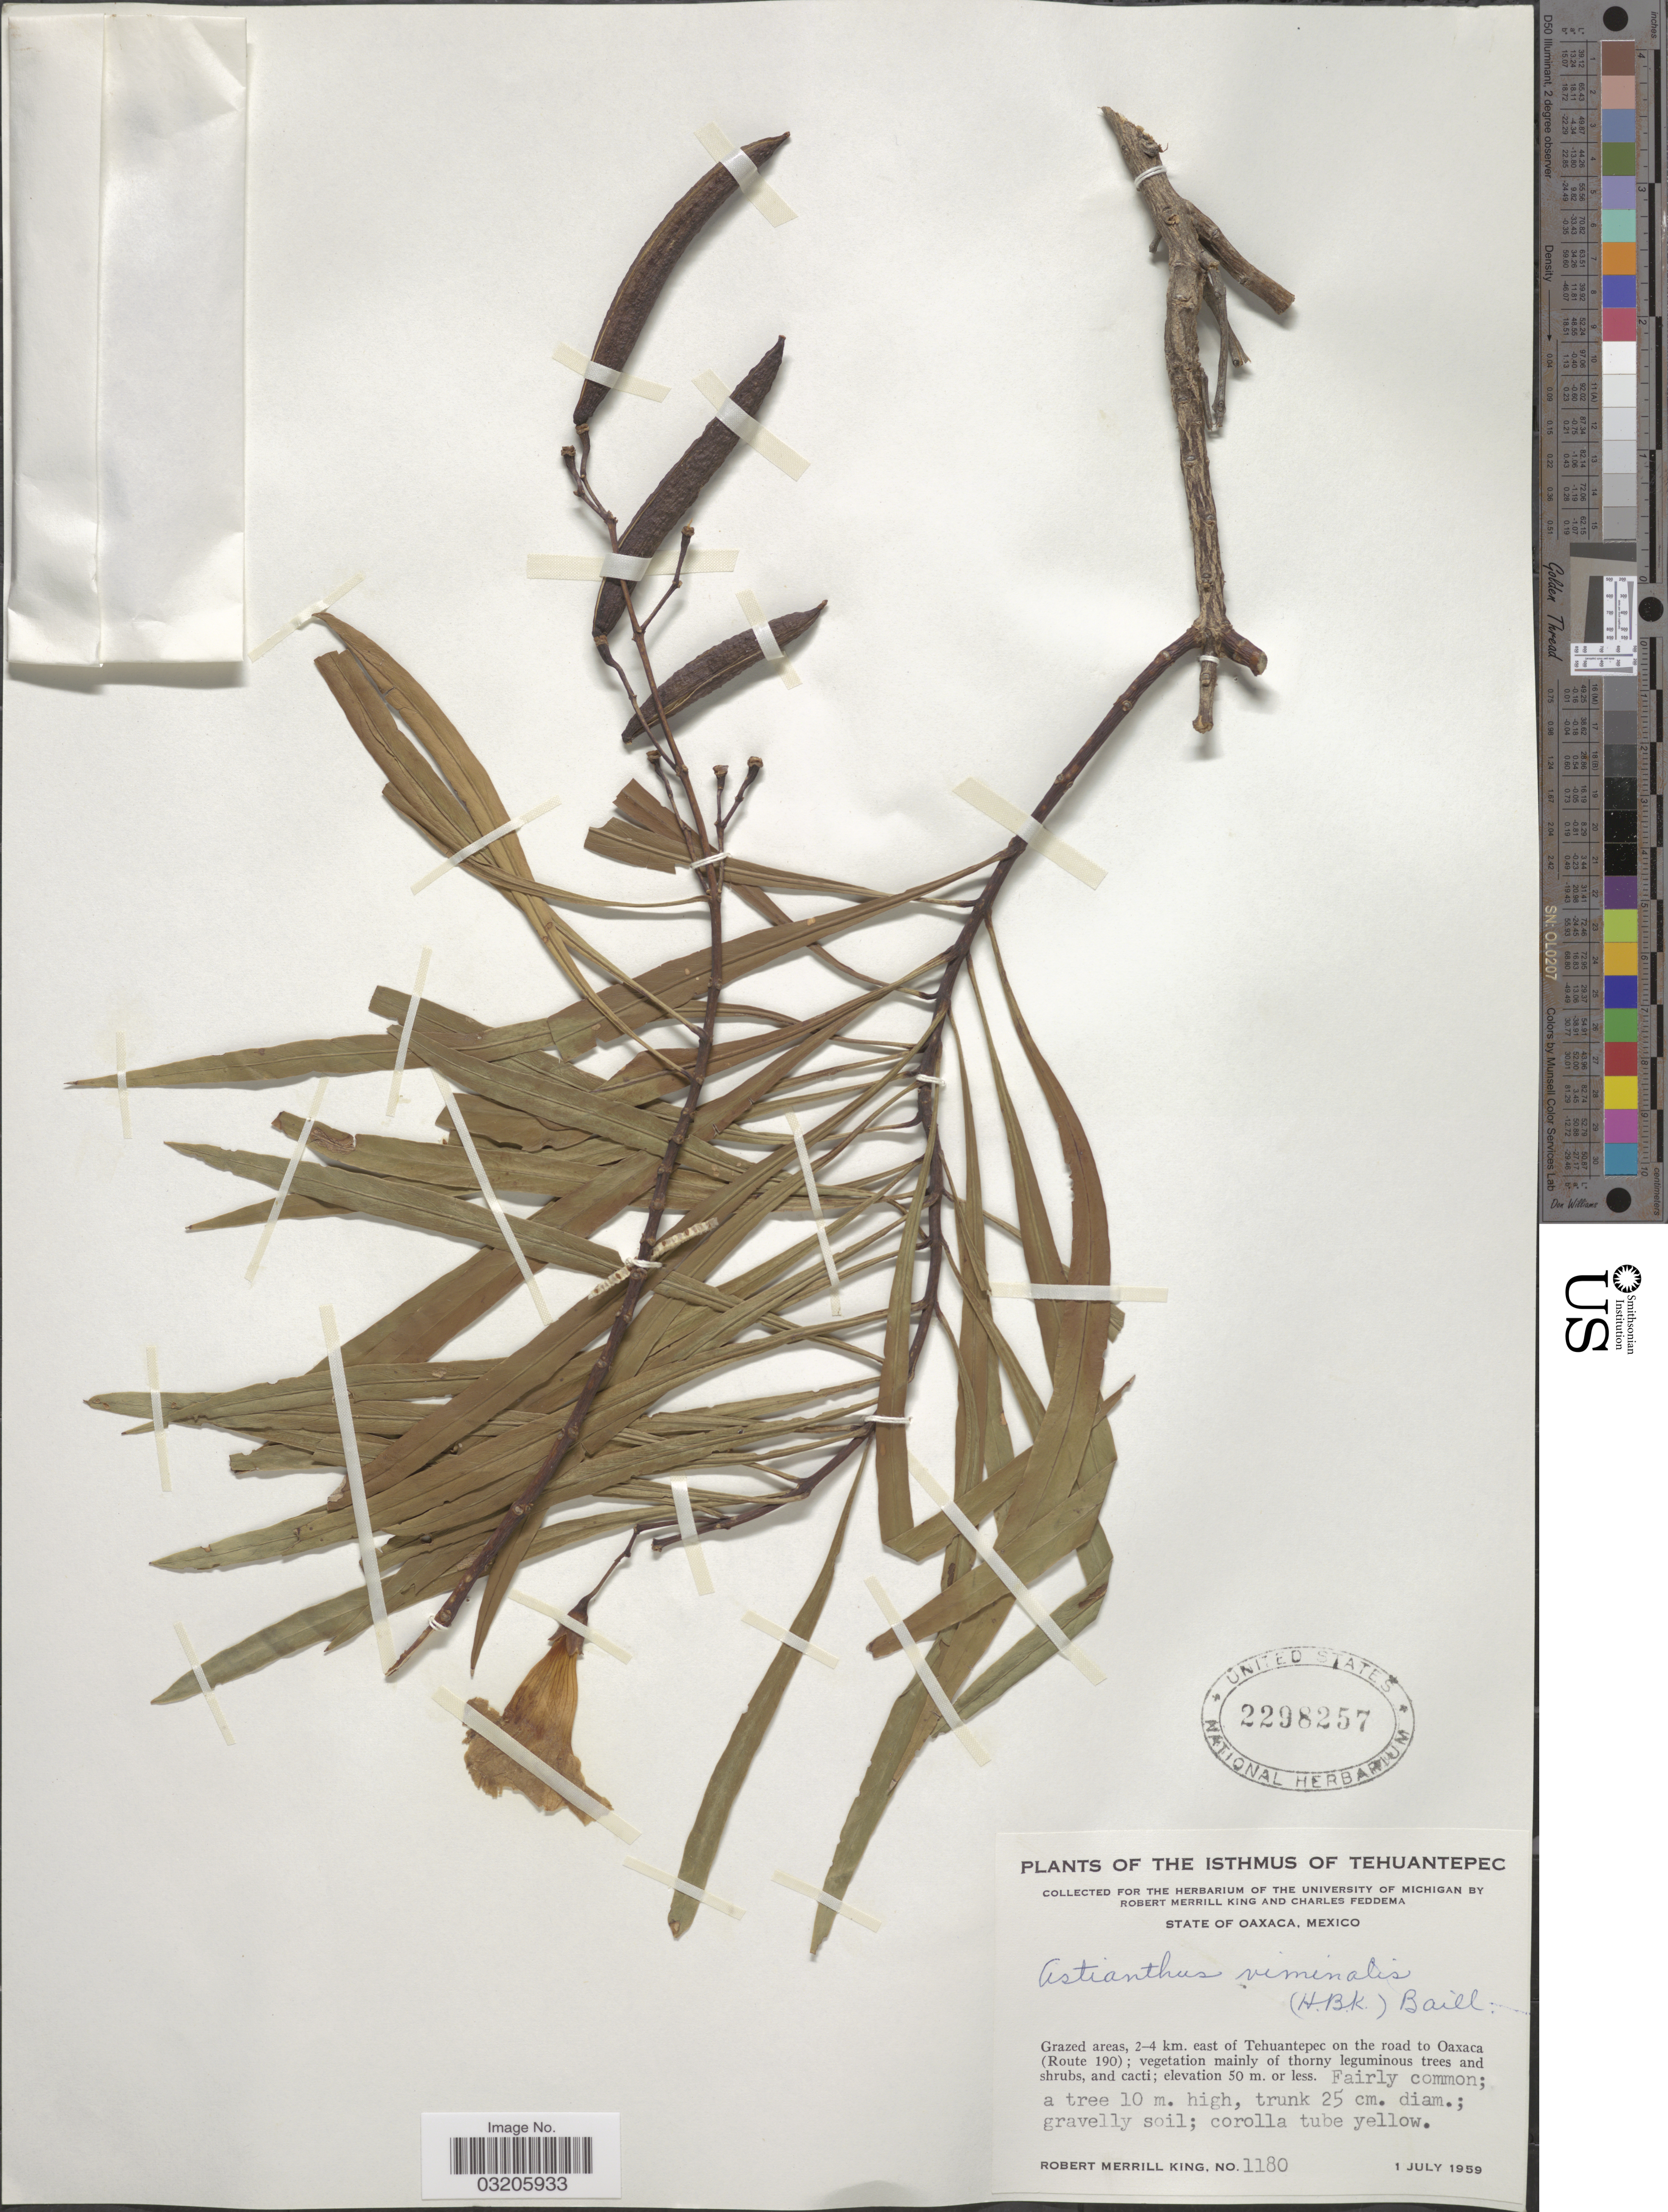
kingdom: Plantae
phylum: Tracheophyta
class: Magnoliopsida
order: Lamiales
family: Bignoniaceae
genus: Astianthus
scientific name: Astianthus viminalis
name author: (Kunth) Baill.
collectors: R. M. King & C. Feddema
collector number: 1180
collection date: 1959-07-01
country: Mexico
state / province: Oaxaca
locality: Isthmus of Tehuantepec. Grazed areas, 2-4 km. east of Tehuantepec on the road to Oaxaca (Route 190).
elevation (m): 50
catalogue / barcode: US 2298257